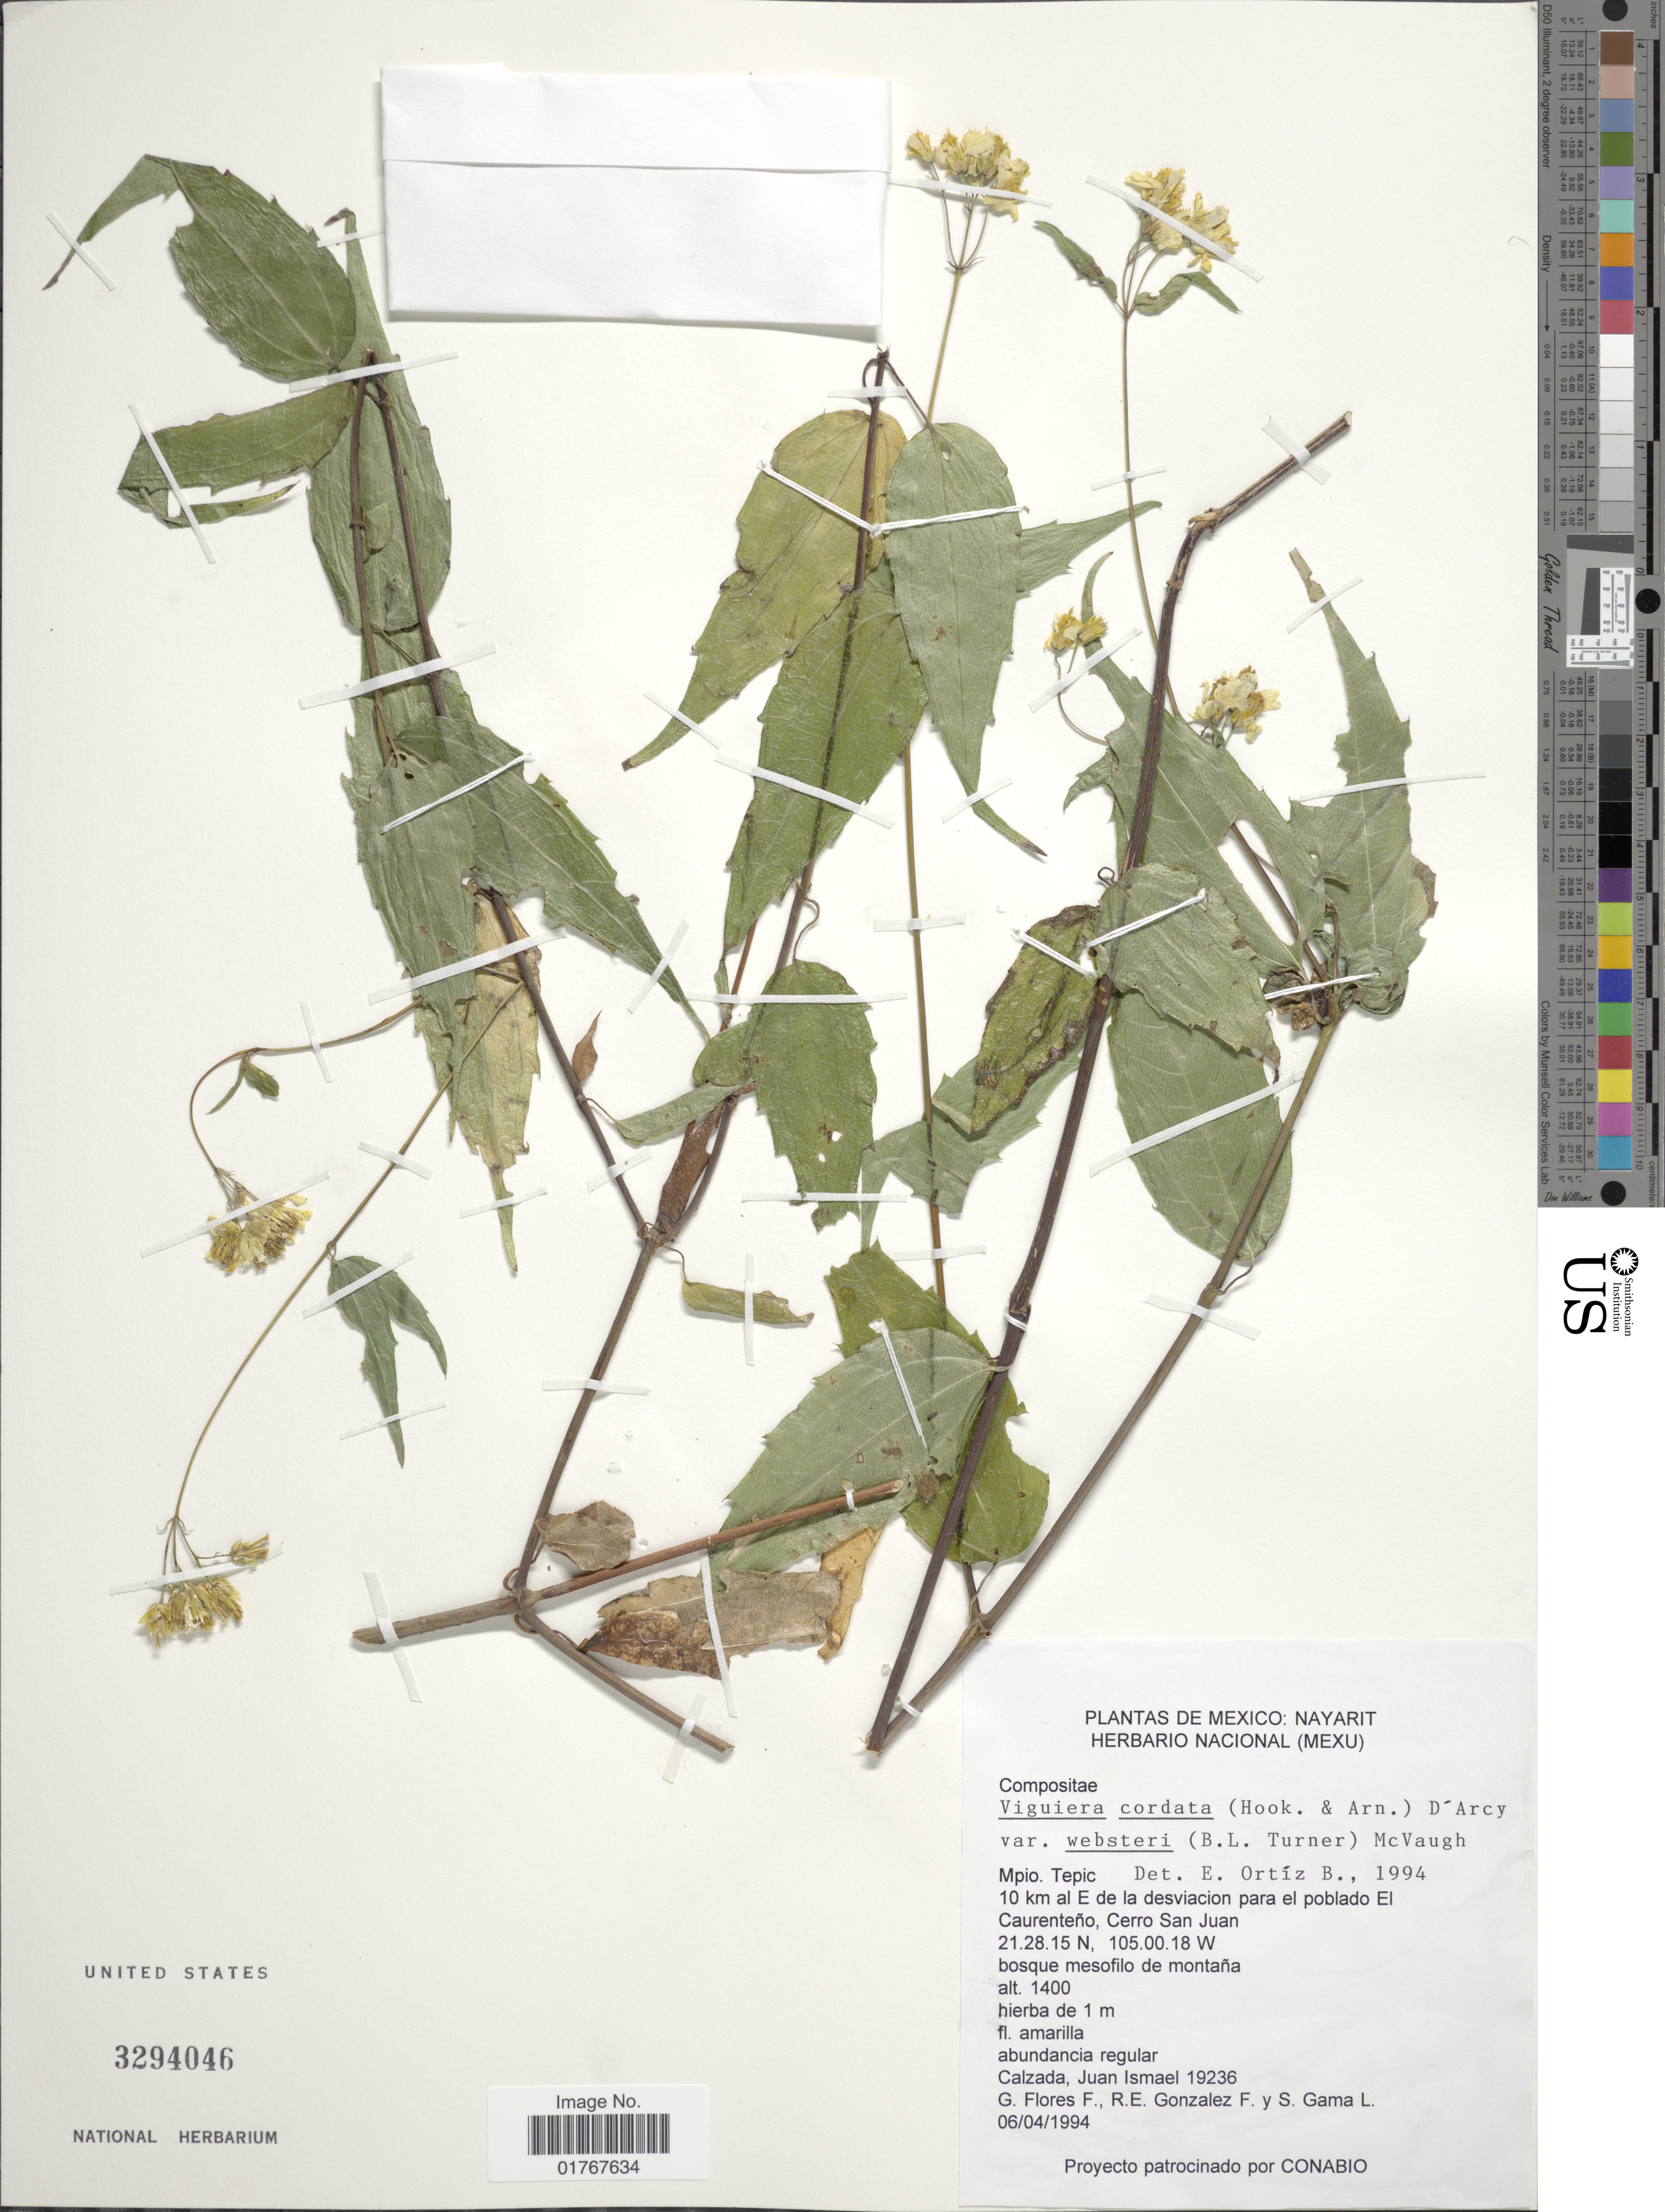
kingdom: Plantae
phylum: Tracheophyta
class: Magnoliopsida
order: Asterales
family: Asteraceae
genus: Viguiera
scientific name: Viguiera cordata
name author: (Hook. & Arn.) D'Arcy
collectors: J. I. Calzada, G. Flores F., R. Gonzalez & S. Gama López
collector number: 19236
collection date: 1994-04-06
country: Mexico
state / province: Nayarit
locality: Mpio Tepic, 10 km al de la desviacion para el poblado El Caurenteño, Cerro San Juan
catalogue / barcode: US 3294046